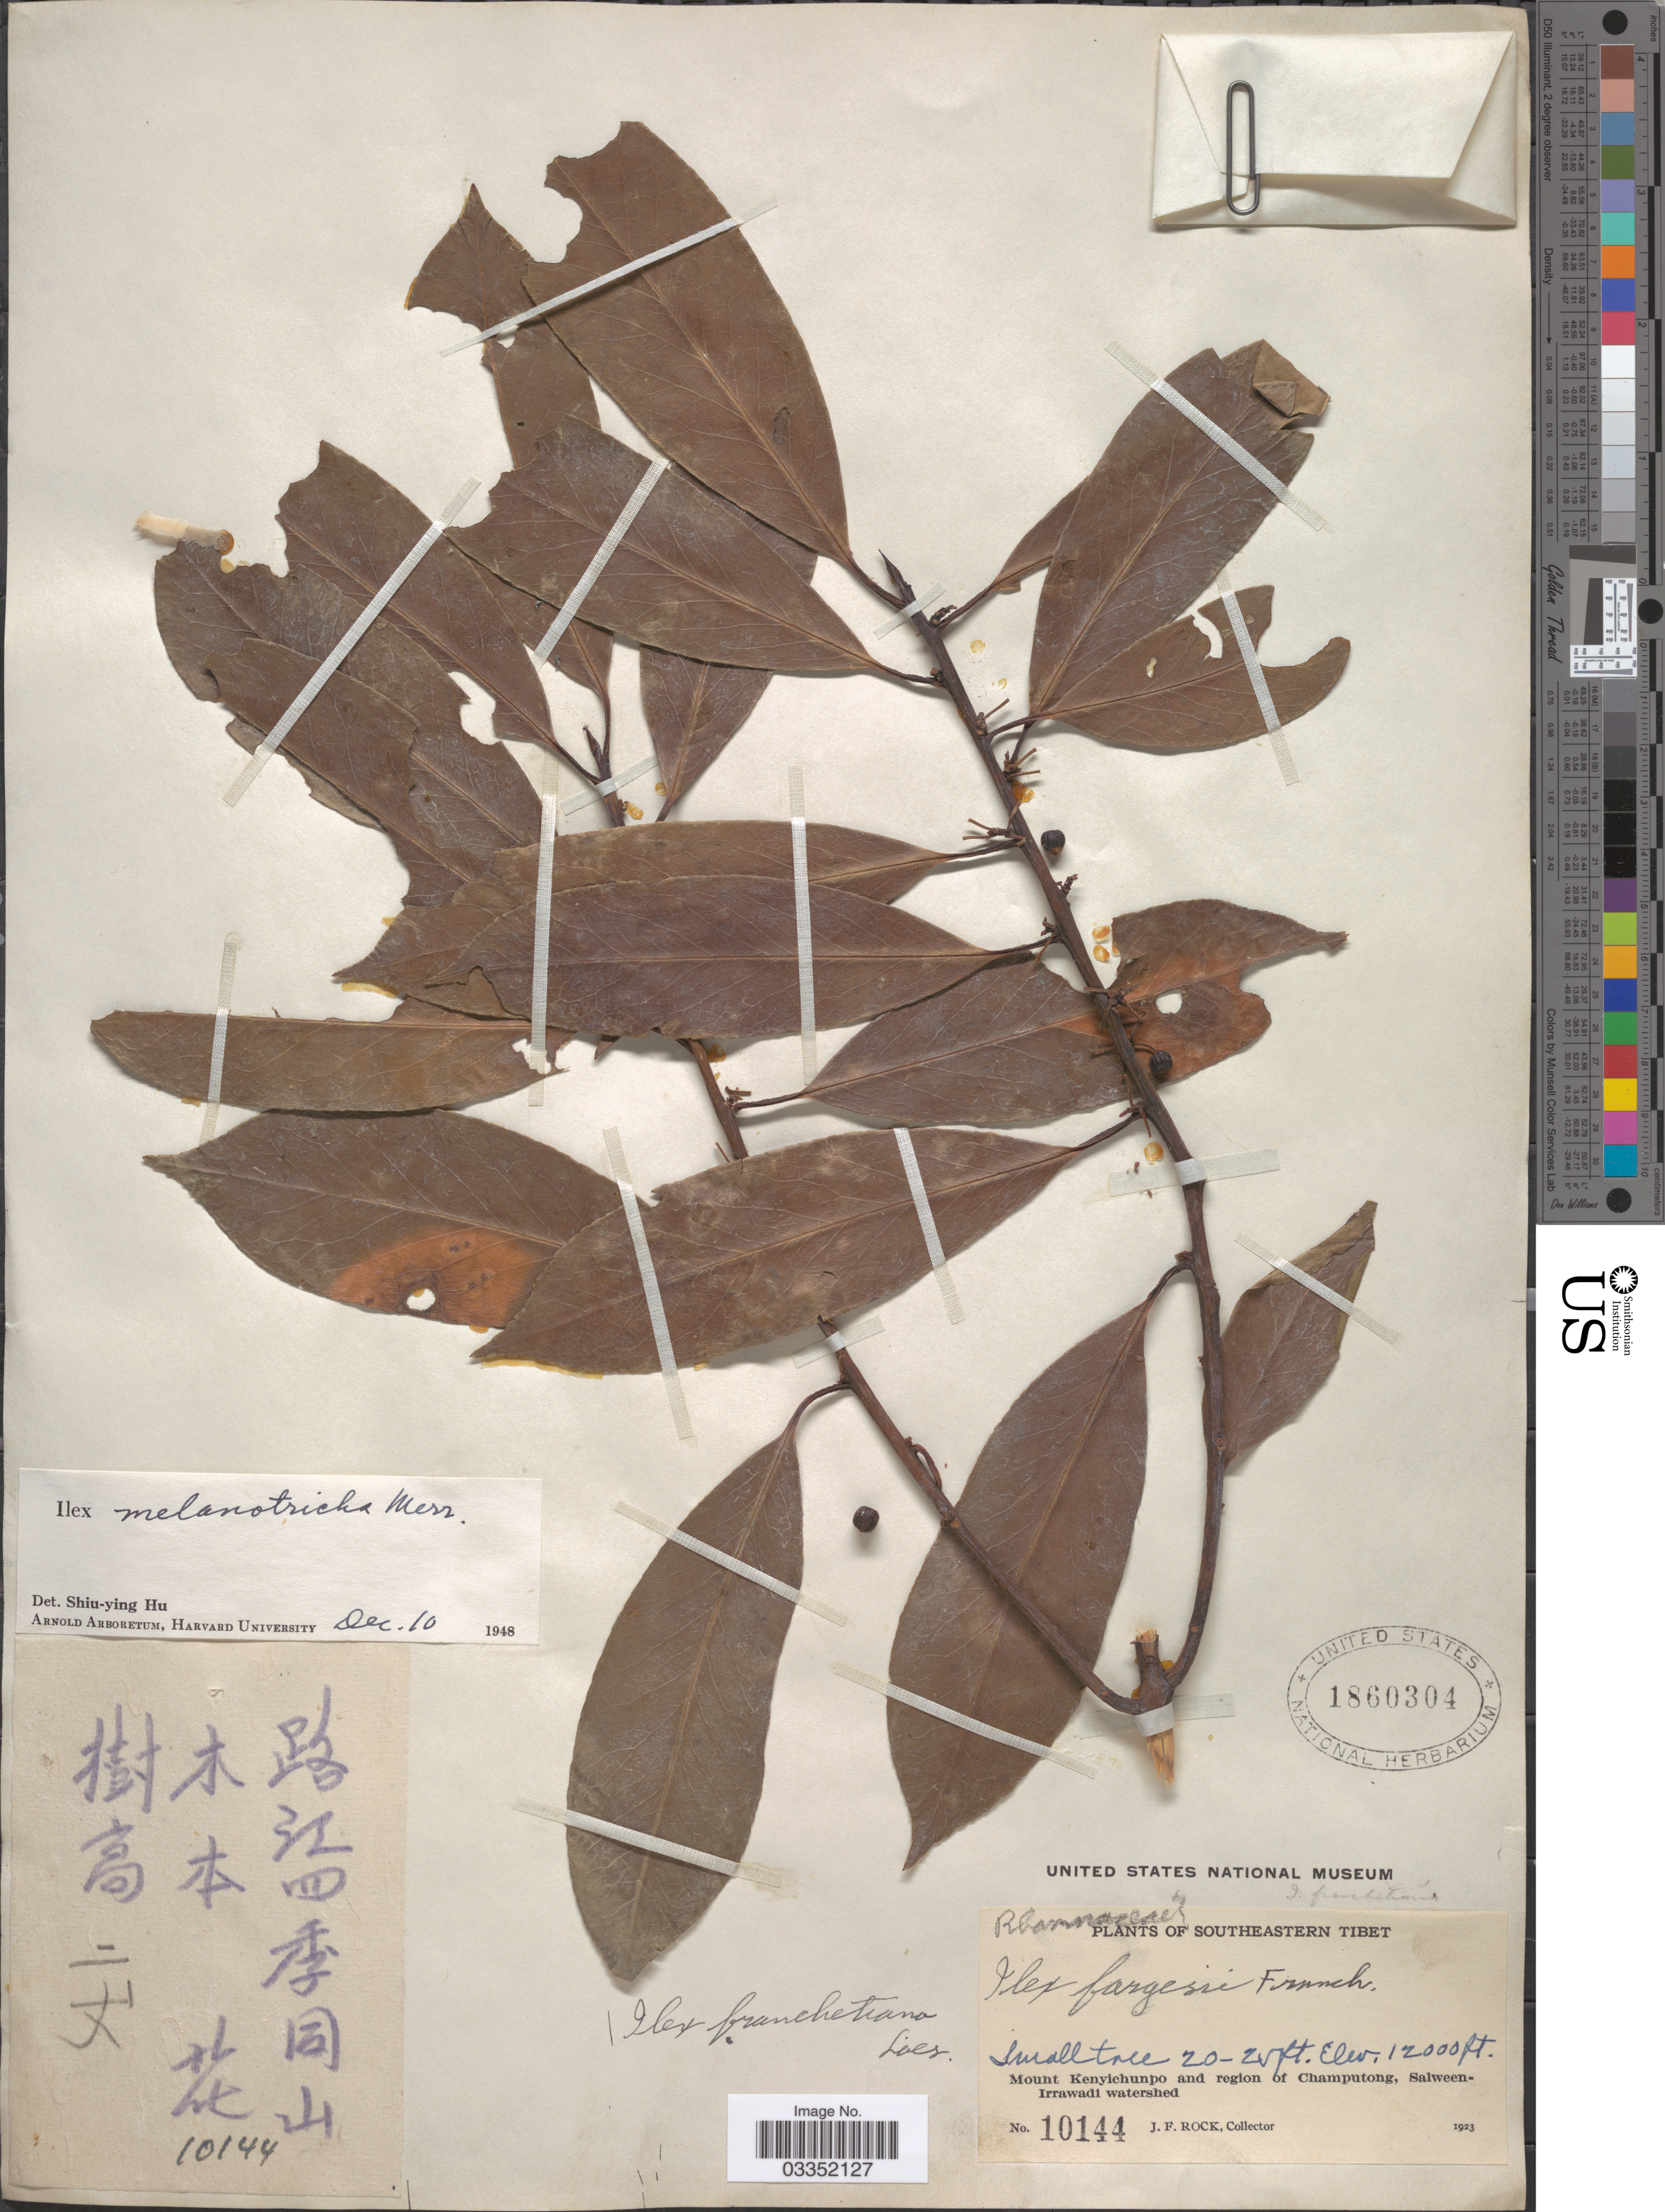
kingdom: Plantae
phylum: Tracheophyta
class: Magnoliopsida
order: Aquifoliales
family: Aquifoliaceae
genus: Ilex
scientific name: Ilex melanotricha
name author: H.T. Chang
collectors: J. Rock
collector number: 10144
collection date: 1923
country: China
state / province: Xizang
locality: Southeastern Tibet. Mount Kenyichunpo and region of Champutong, Salween-Irrawadi watershed.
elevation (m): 3658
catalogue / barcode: US 1860304